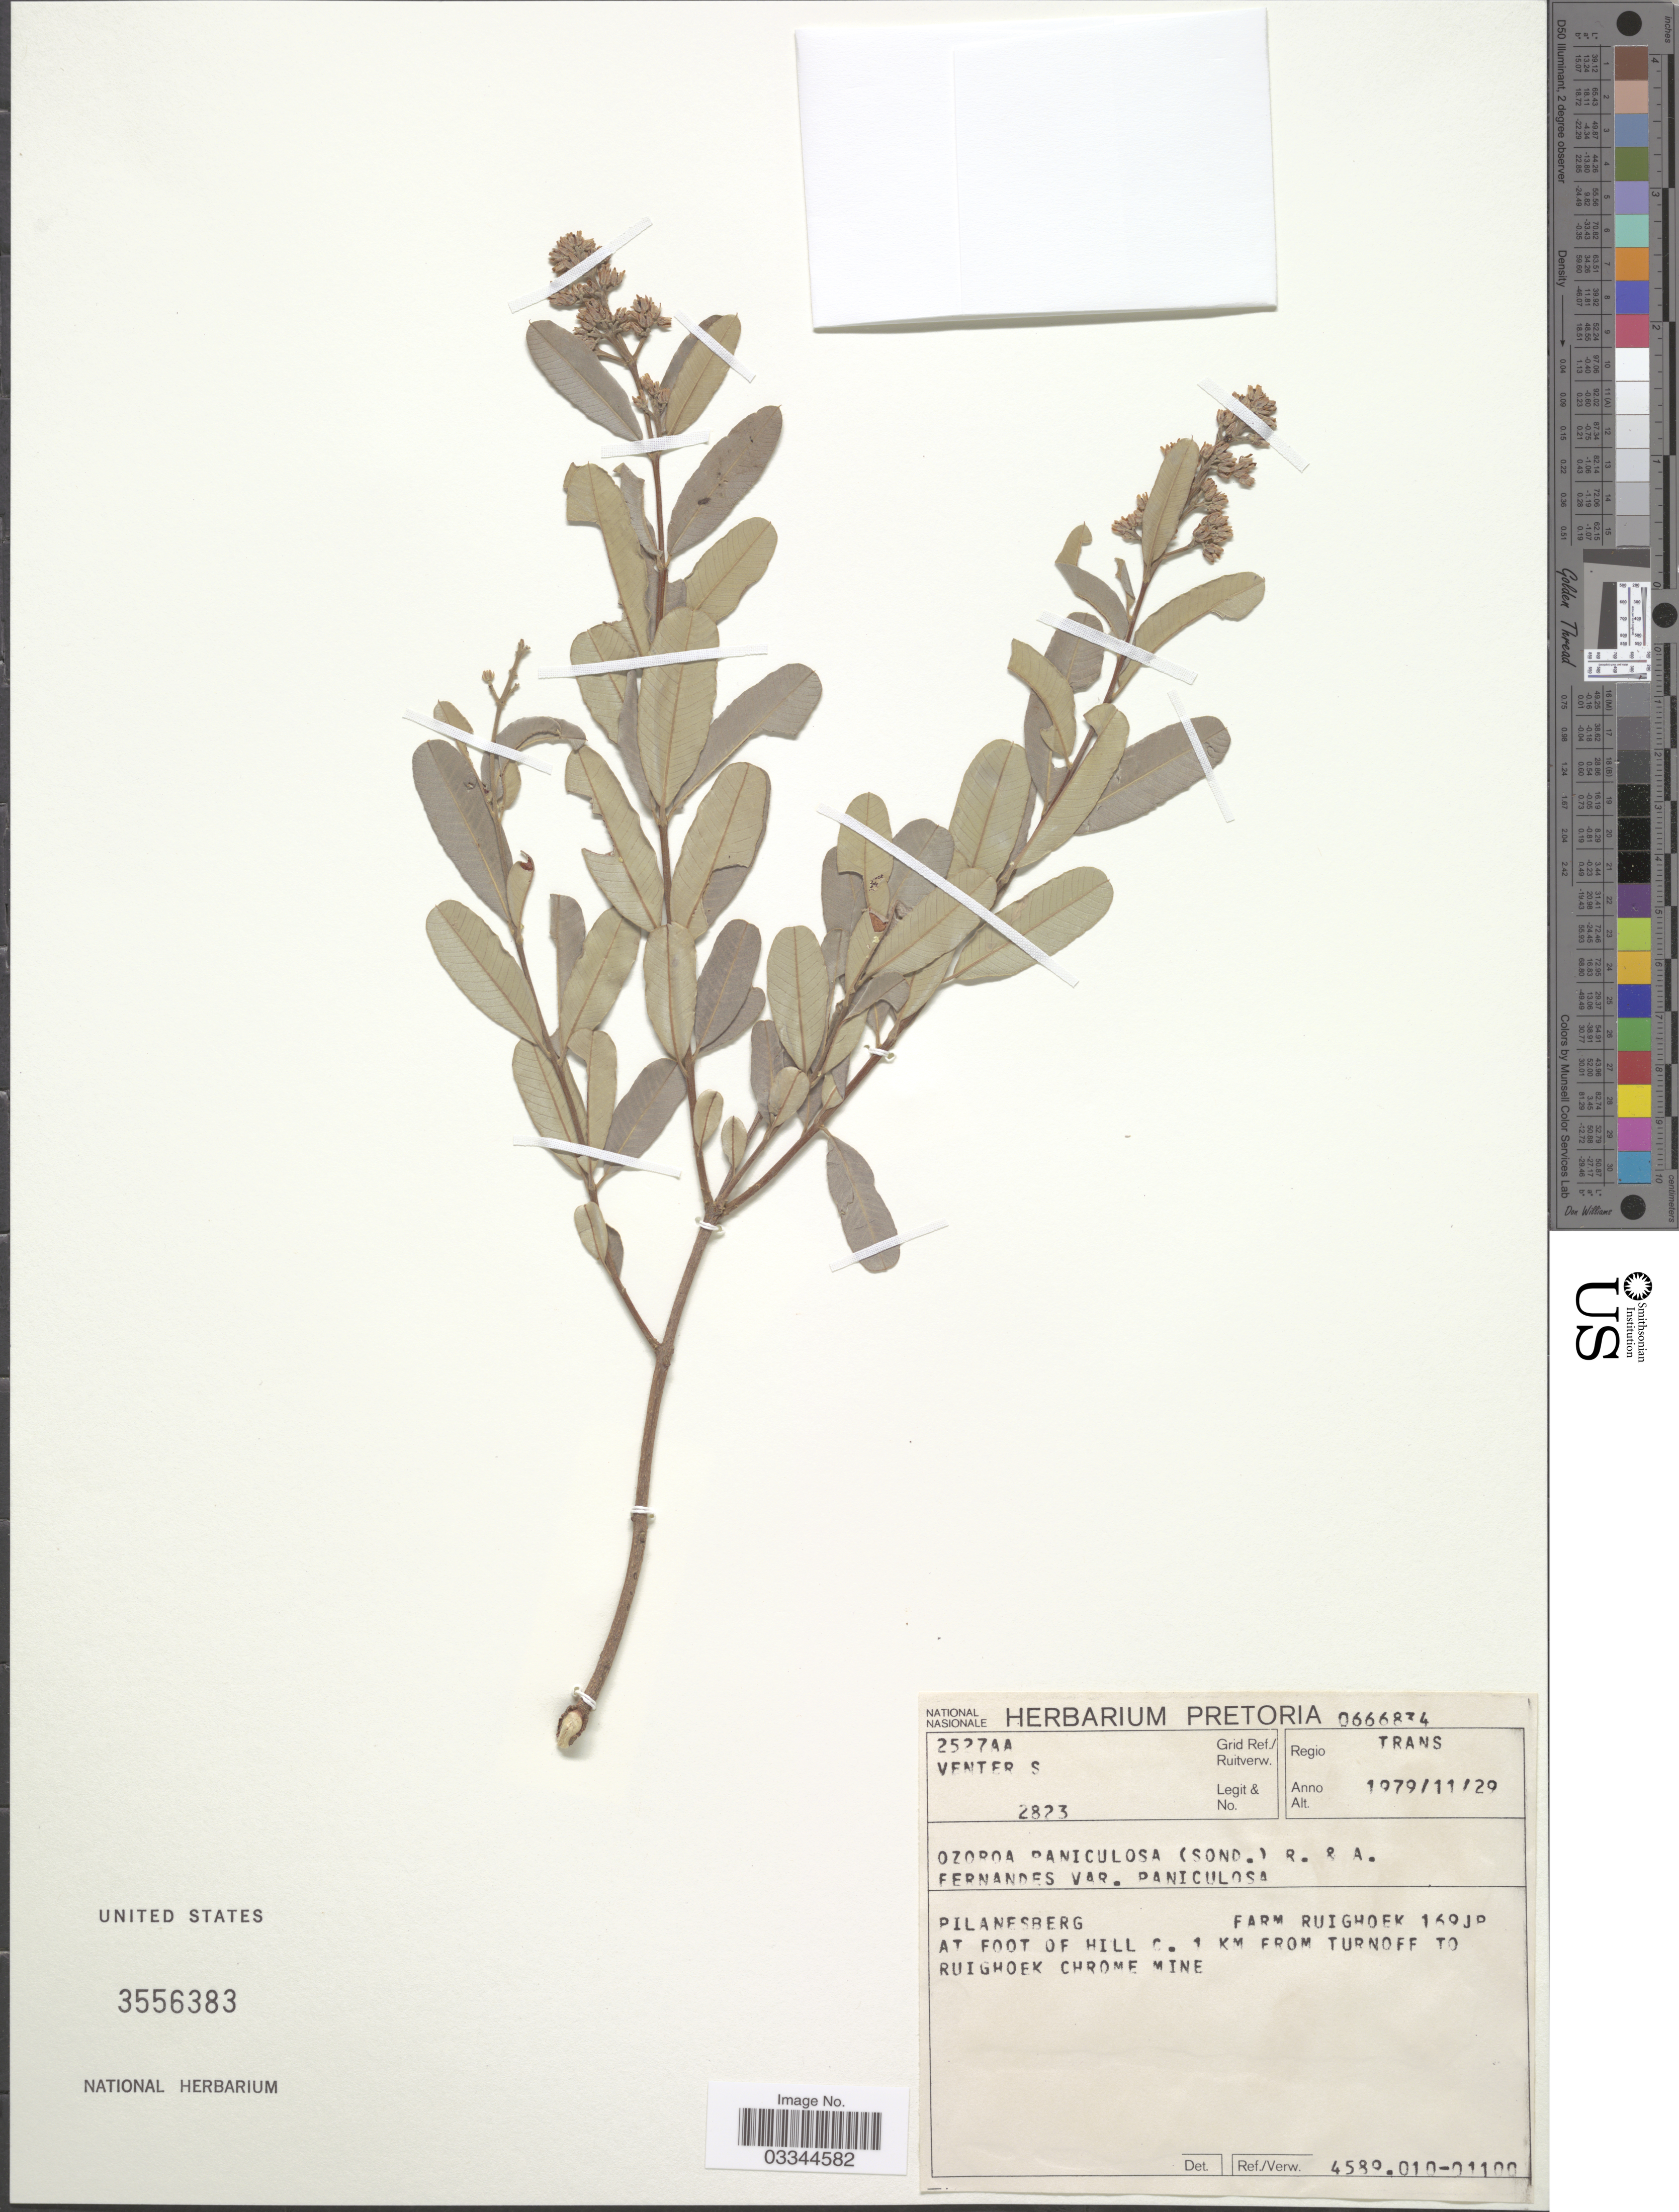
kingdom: Plantae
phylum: Tracheophyta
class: Magnoliopsida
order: Sapindales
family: Anacardiaceae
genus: Ozoroa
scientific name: Ozoroa paniculosa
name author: (Sond.) R. Fern. & A. Fern.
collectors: S. Venter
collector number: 2823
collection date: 1979-11-29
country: South Africa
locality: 2527AA Grid Ref. Regio Trans. Pilanesberg, Farm Ruighoek 169 J [illegible text] at foot of hill 0.1 km from turnoff to Ruighoek Chrome Mine.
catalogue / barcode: US 3556383